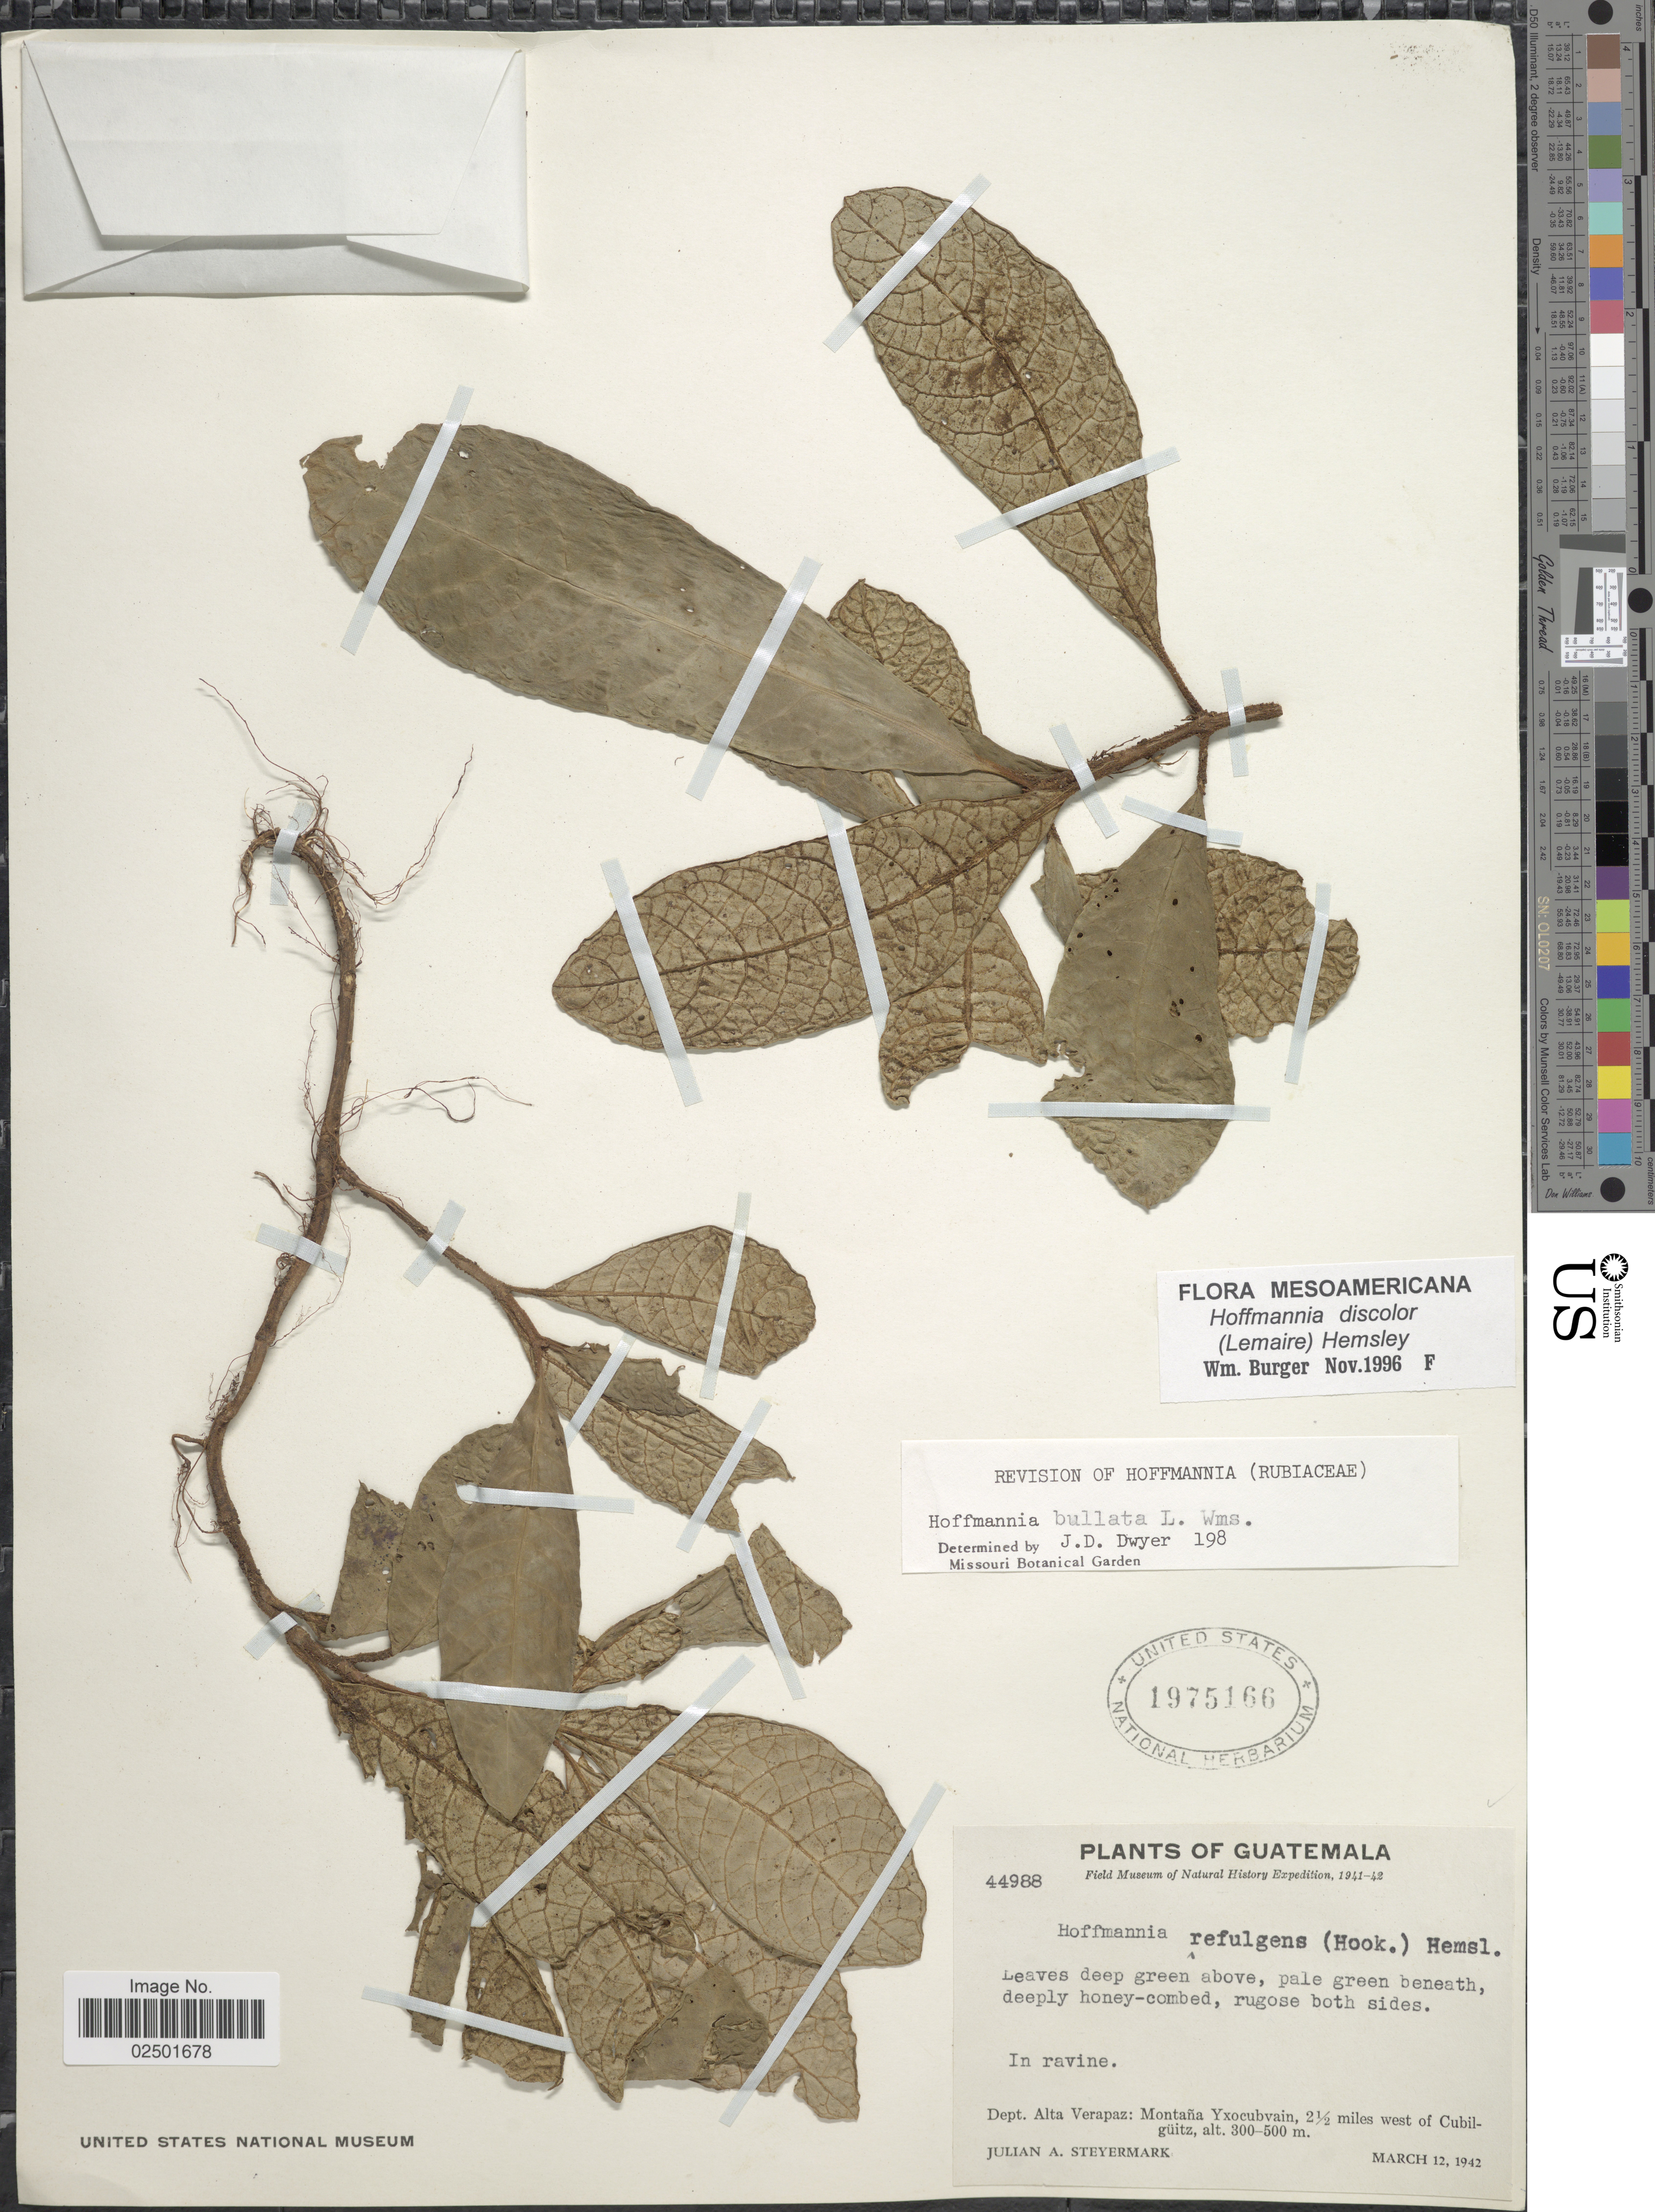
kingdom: Plantae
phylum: Tracheophyta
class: Magnoliopsida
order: Gentianales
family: Rubiaceae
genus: Hoffmannia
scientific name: Hoffmannia discolor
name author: (Lem.) Hemsl.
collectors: J. Steyermark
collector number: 44988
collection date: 1942-03-12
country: Guatemala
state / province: Alta Verapaz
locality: Dept Alta Verapaz: Montaña Yxocubvain, 2½ miles west of Cubilgüitz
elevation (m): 300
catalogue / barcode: US 1975166